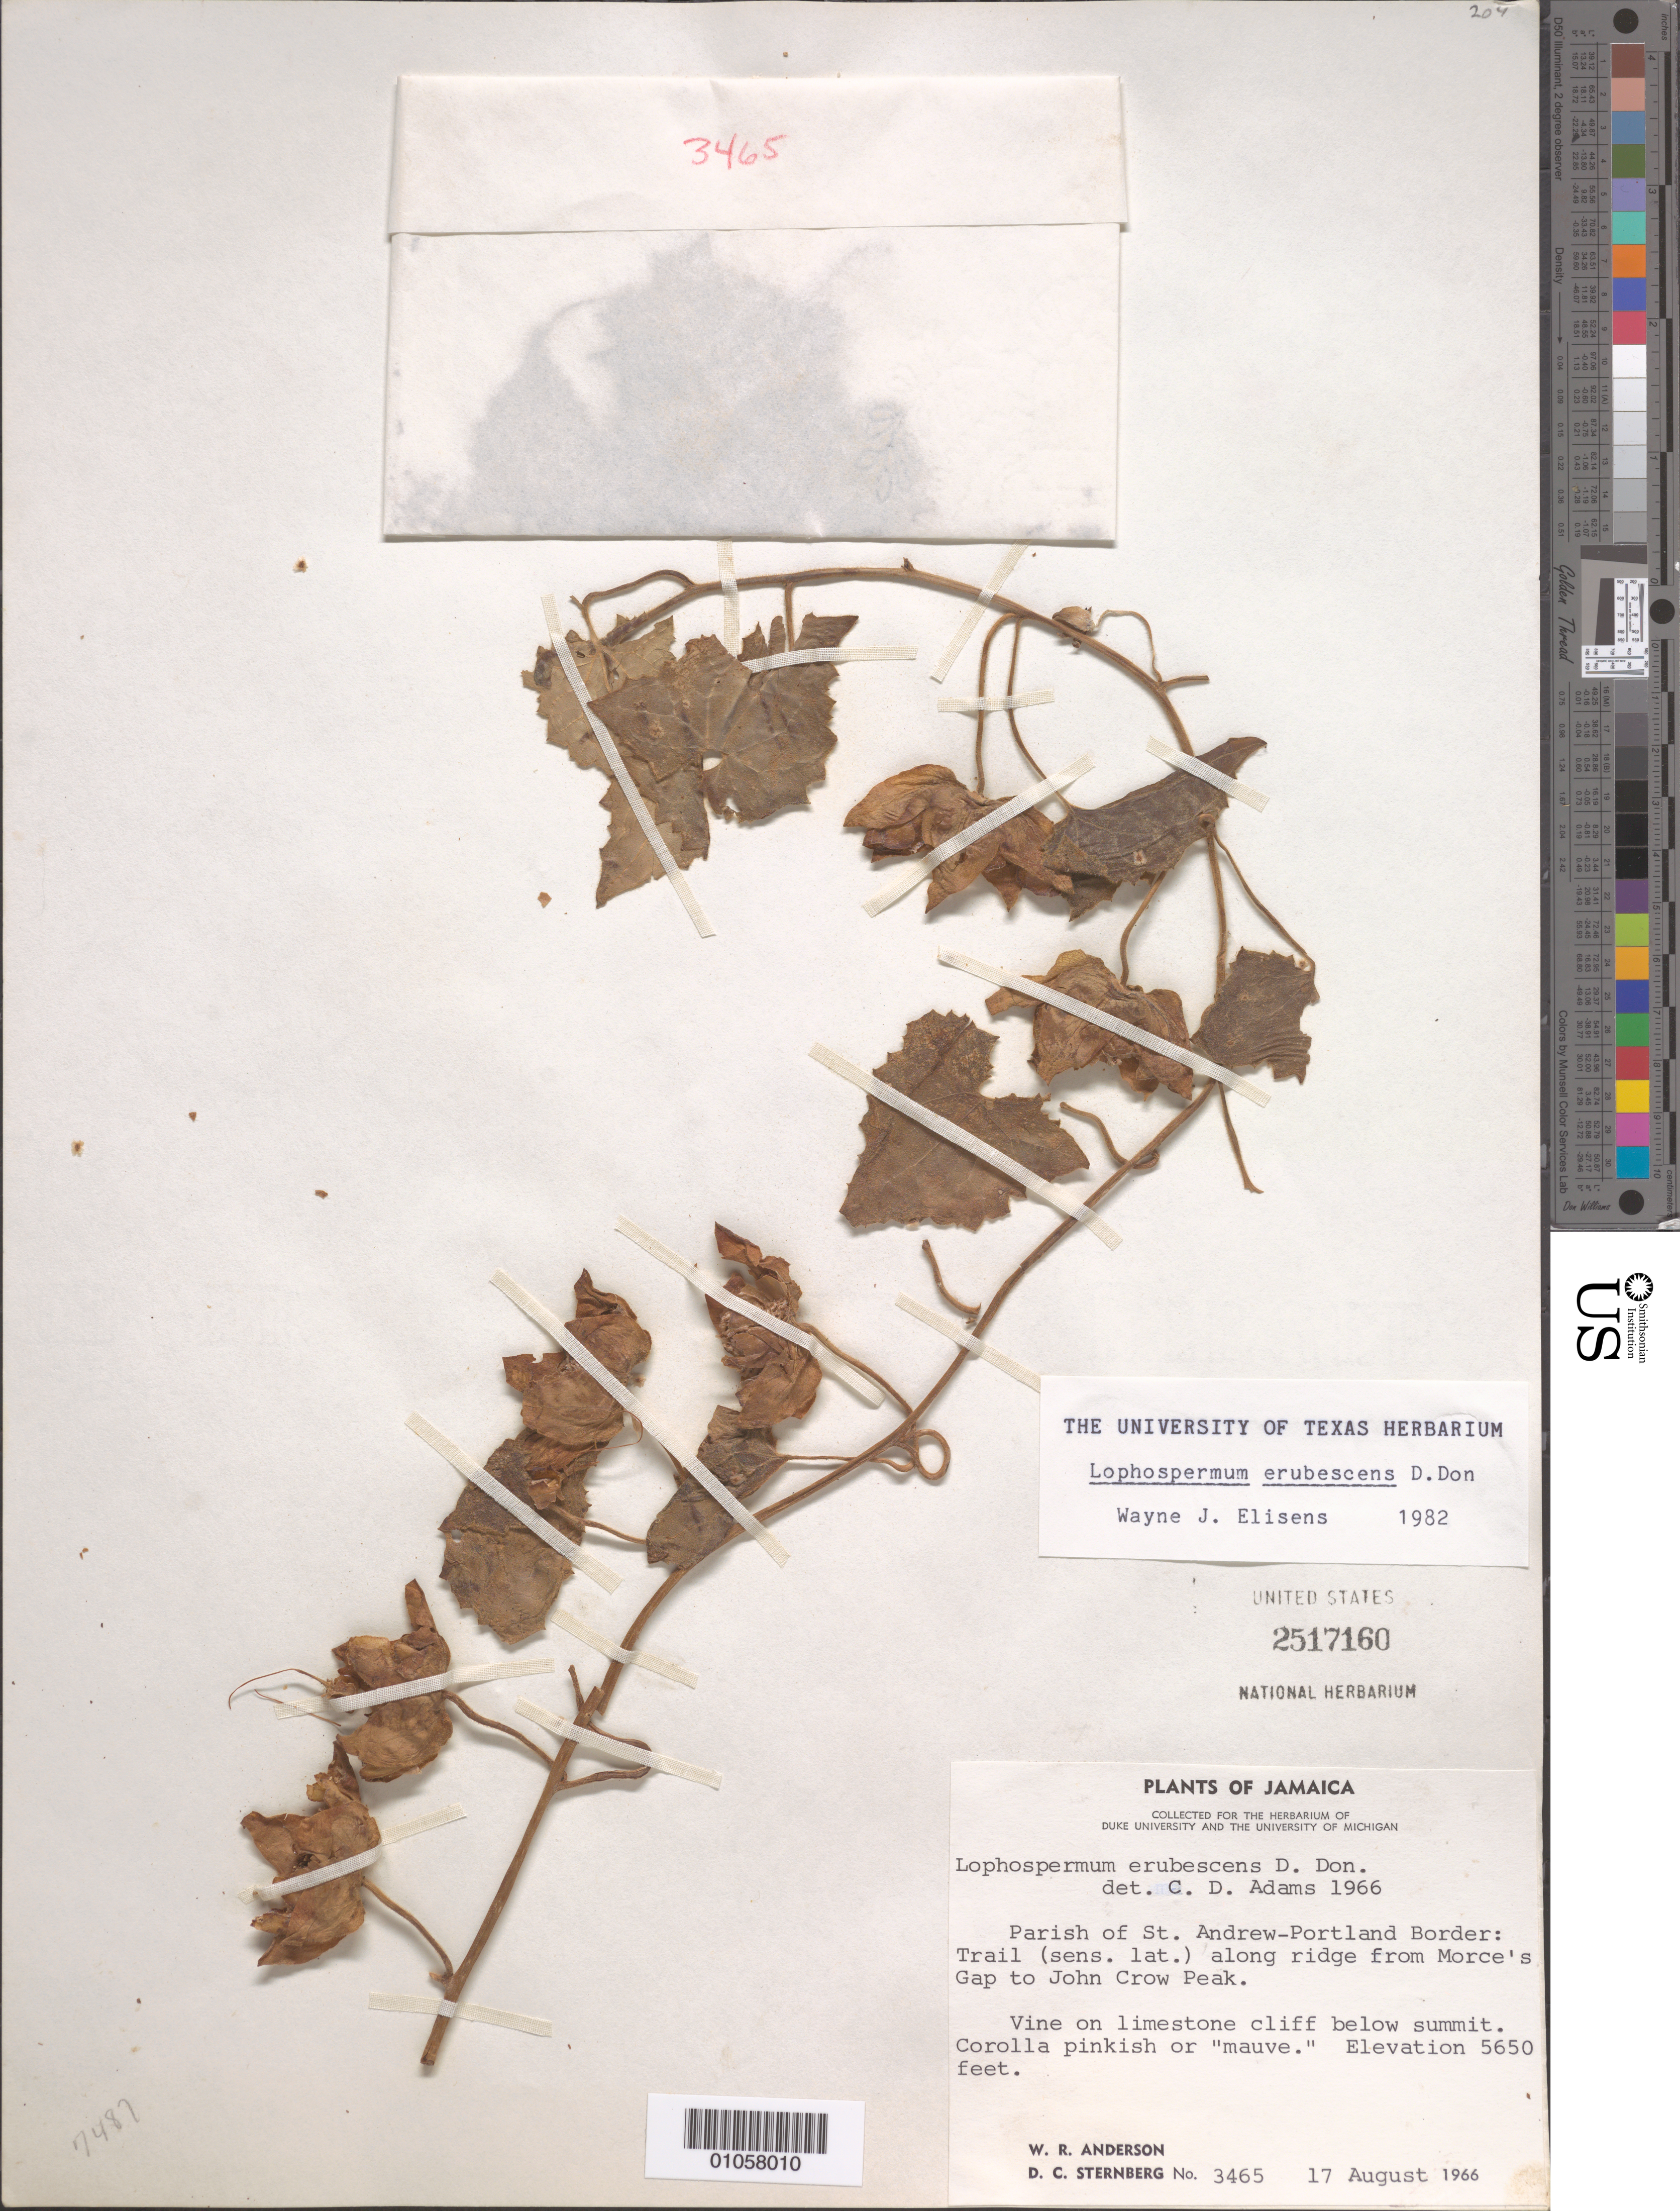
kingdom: Plantae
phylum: Tracheophyta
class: Magnoliopsida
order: Lamiales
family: Plantaginaceae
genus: Lophospermum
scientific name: Lophospermum erubescens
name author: D. Don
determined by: Elisens, W. J.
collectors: W. R. Anderson & D. Sternberg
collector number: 3456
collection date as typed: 17 Aug 1966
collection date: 1966-08-17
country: Jamaica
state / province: Saint Andrew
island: Jamaica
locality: St. Andrew-Portland border, trail along ridge from Morce's Gap to John Crow Peak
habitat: On limestone cliff below summit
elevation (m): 1722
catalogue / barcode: US 2517160